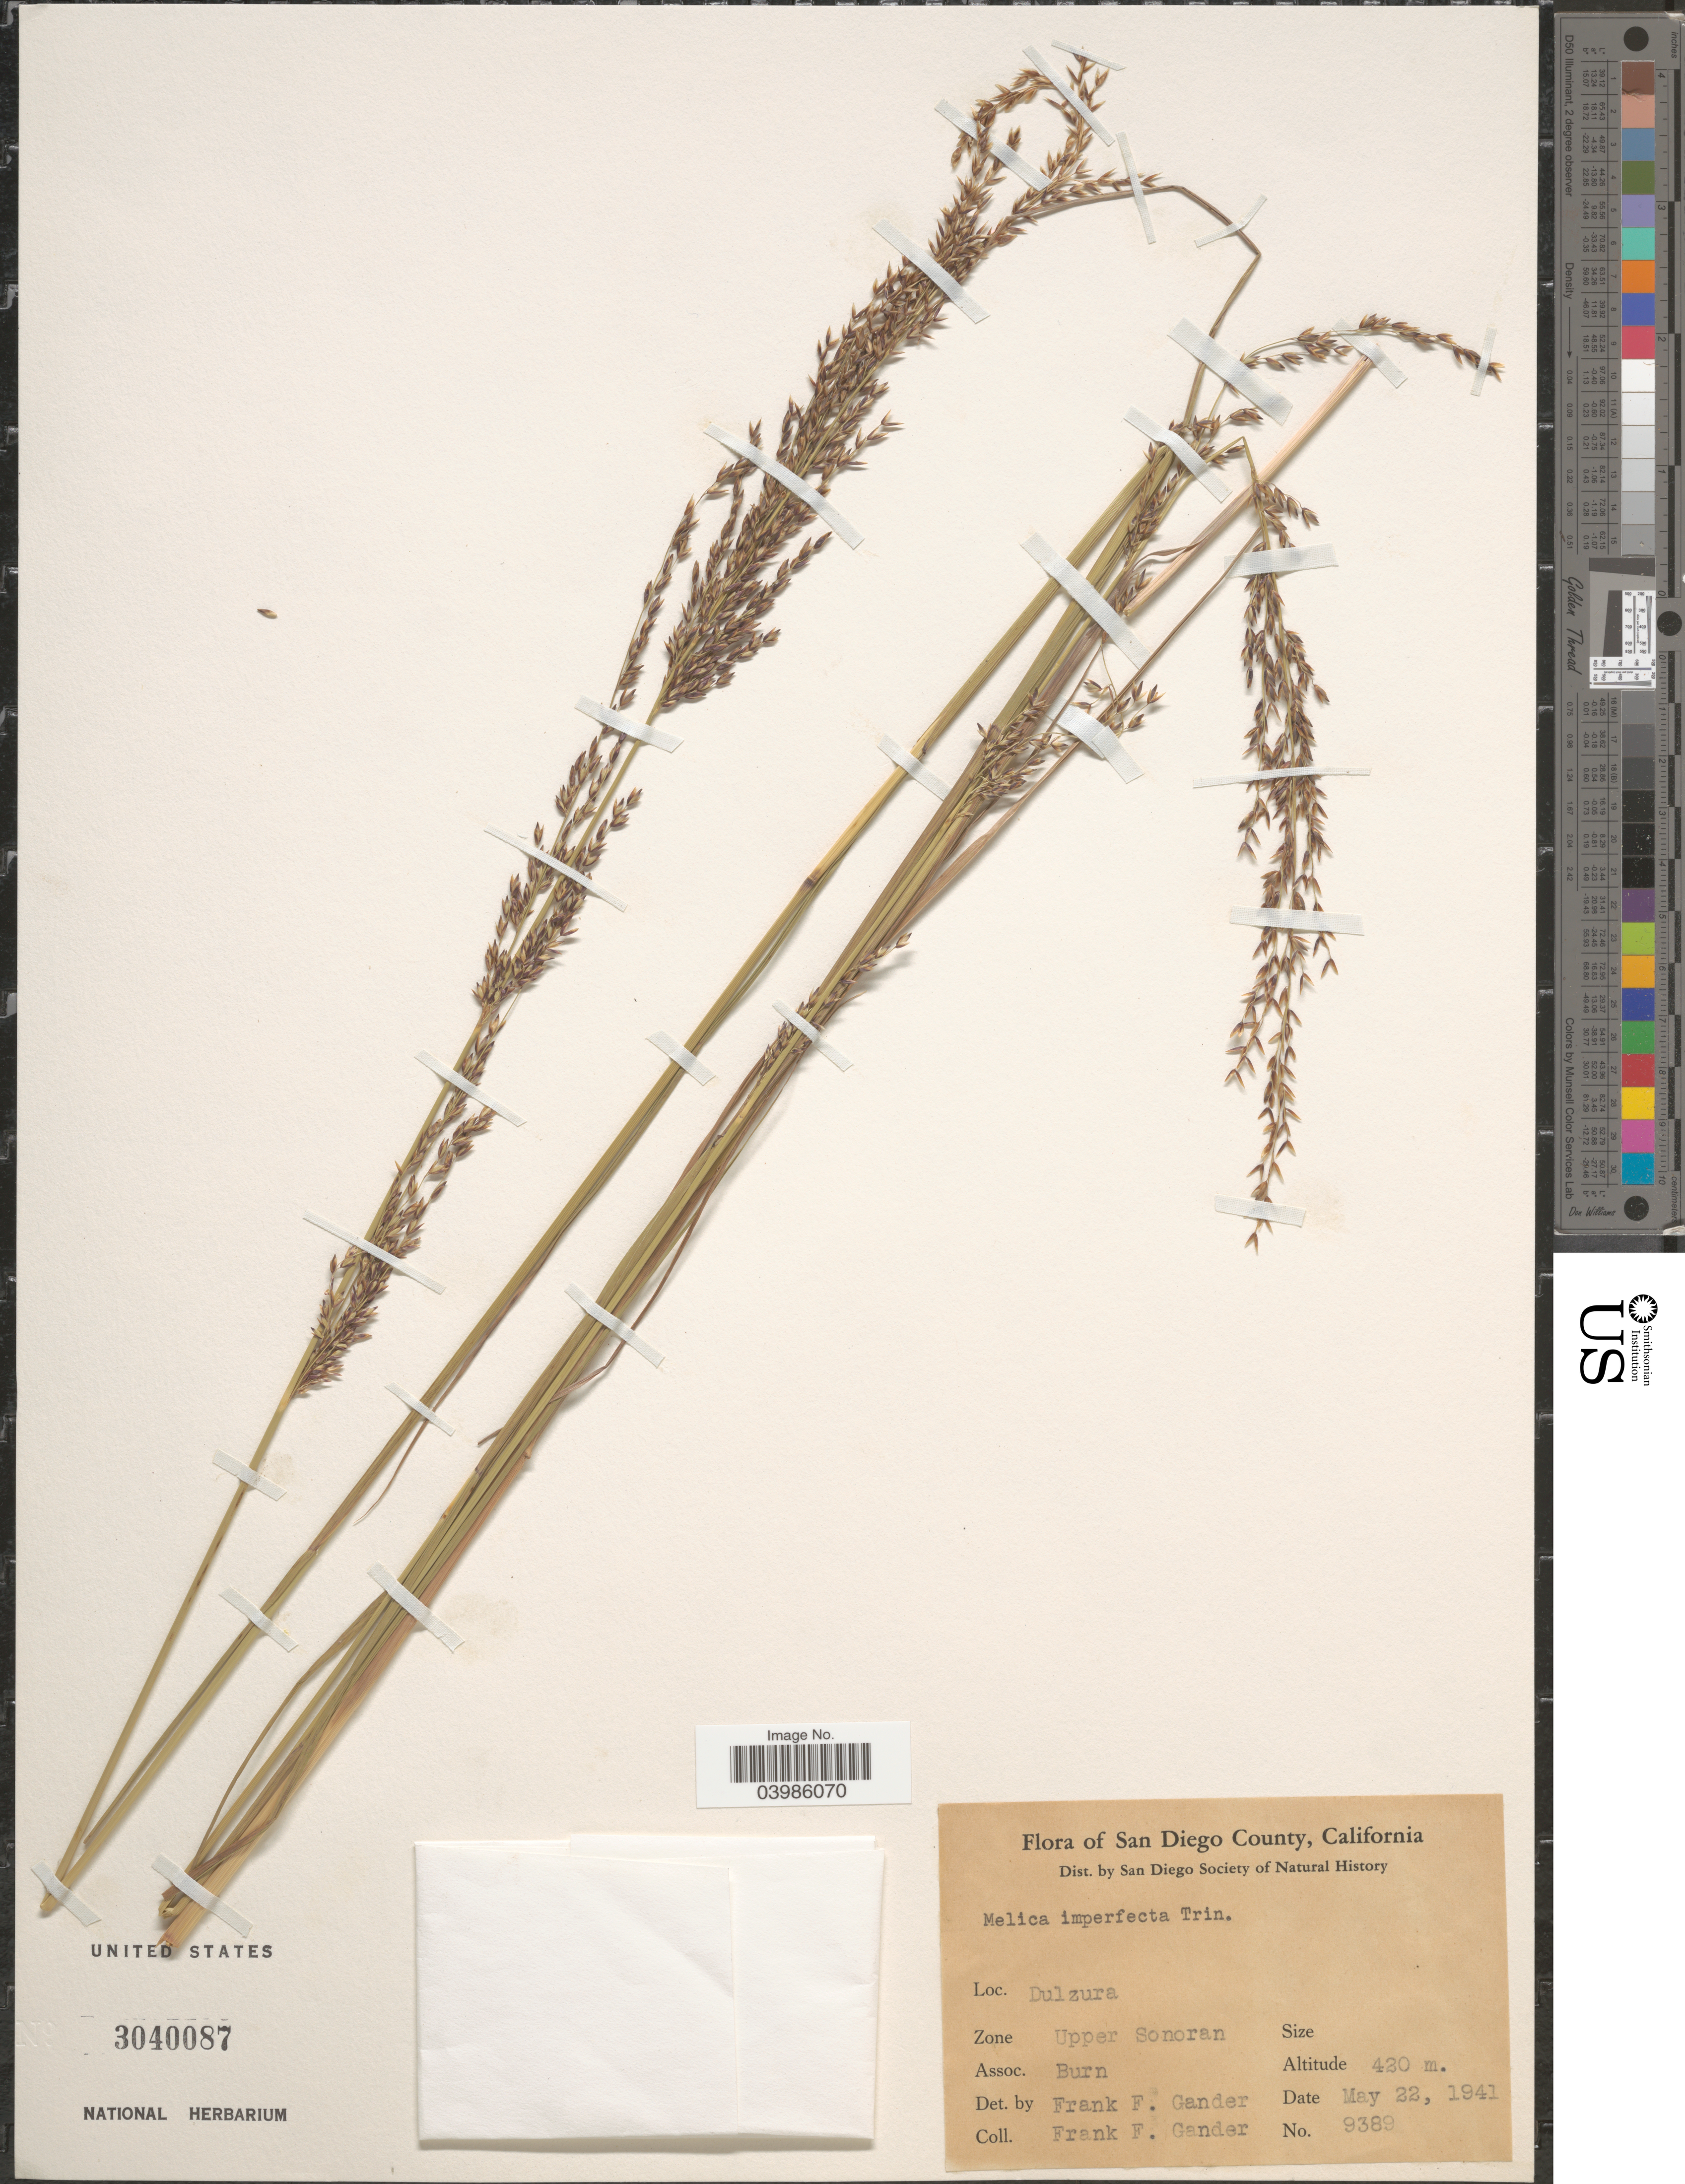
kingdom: Plantae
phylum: Tracheophyta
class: Liliopsida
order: Poales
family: Poaceae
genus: Melica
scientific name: Melica imperfecta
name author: Trin.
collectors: F. Gander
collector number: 9389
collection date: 1941-05-22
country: United States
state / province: California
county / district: San Diego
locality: San Diego County. Dulzura. Zone Upper Sonoran.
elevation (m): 420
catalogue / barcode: US 3040087